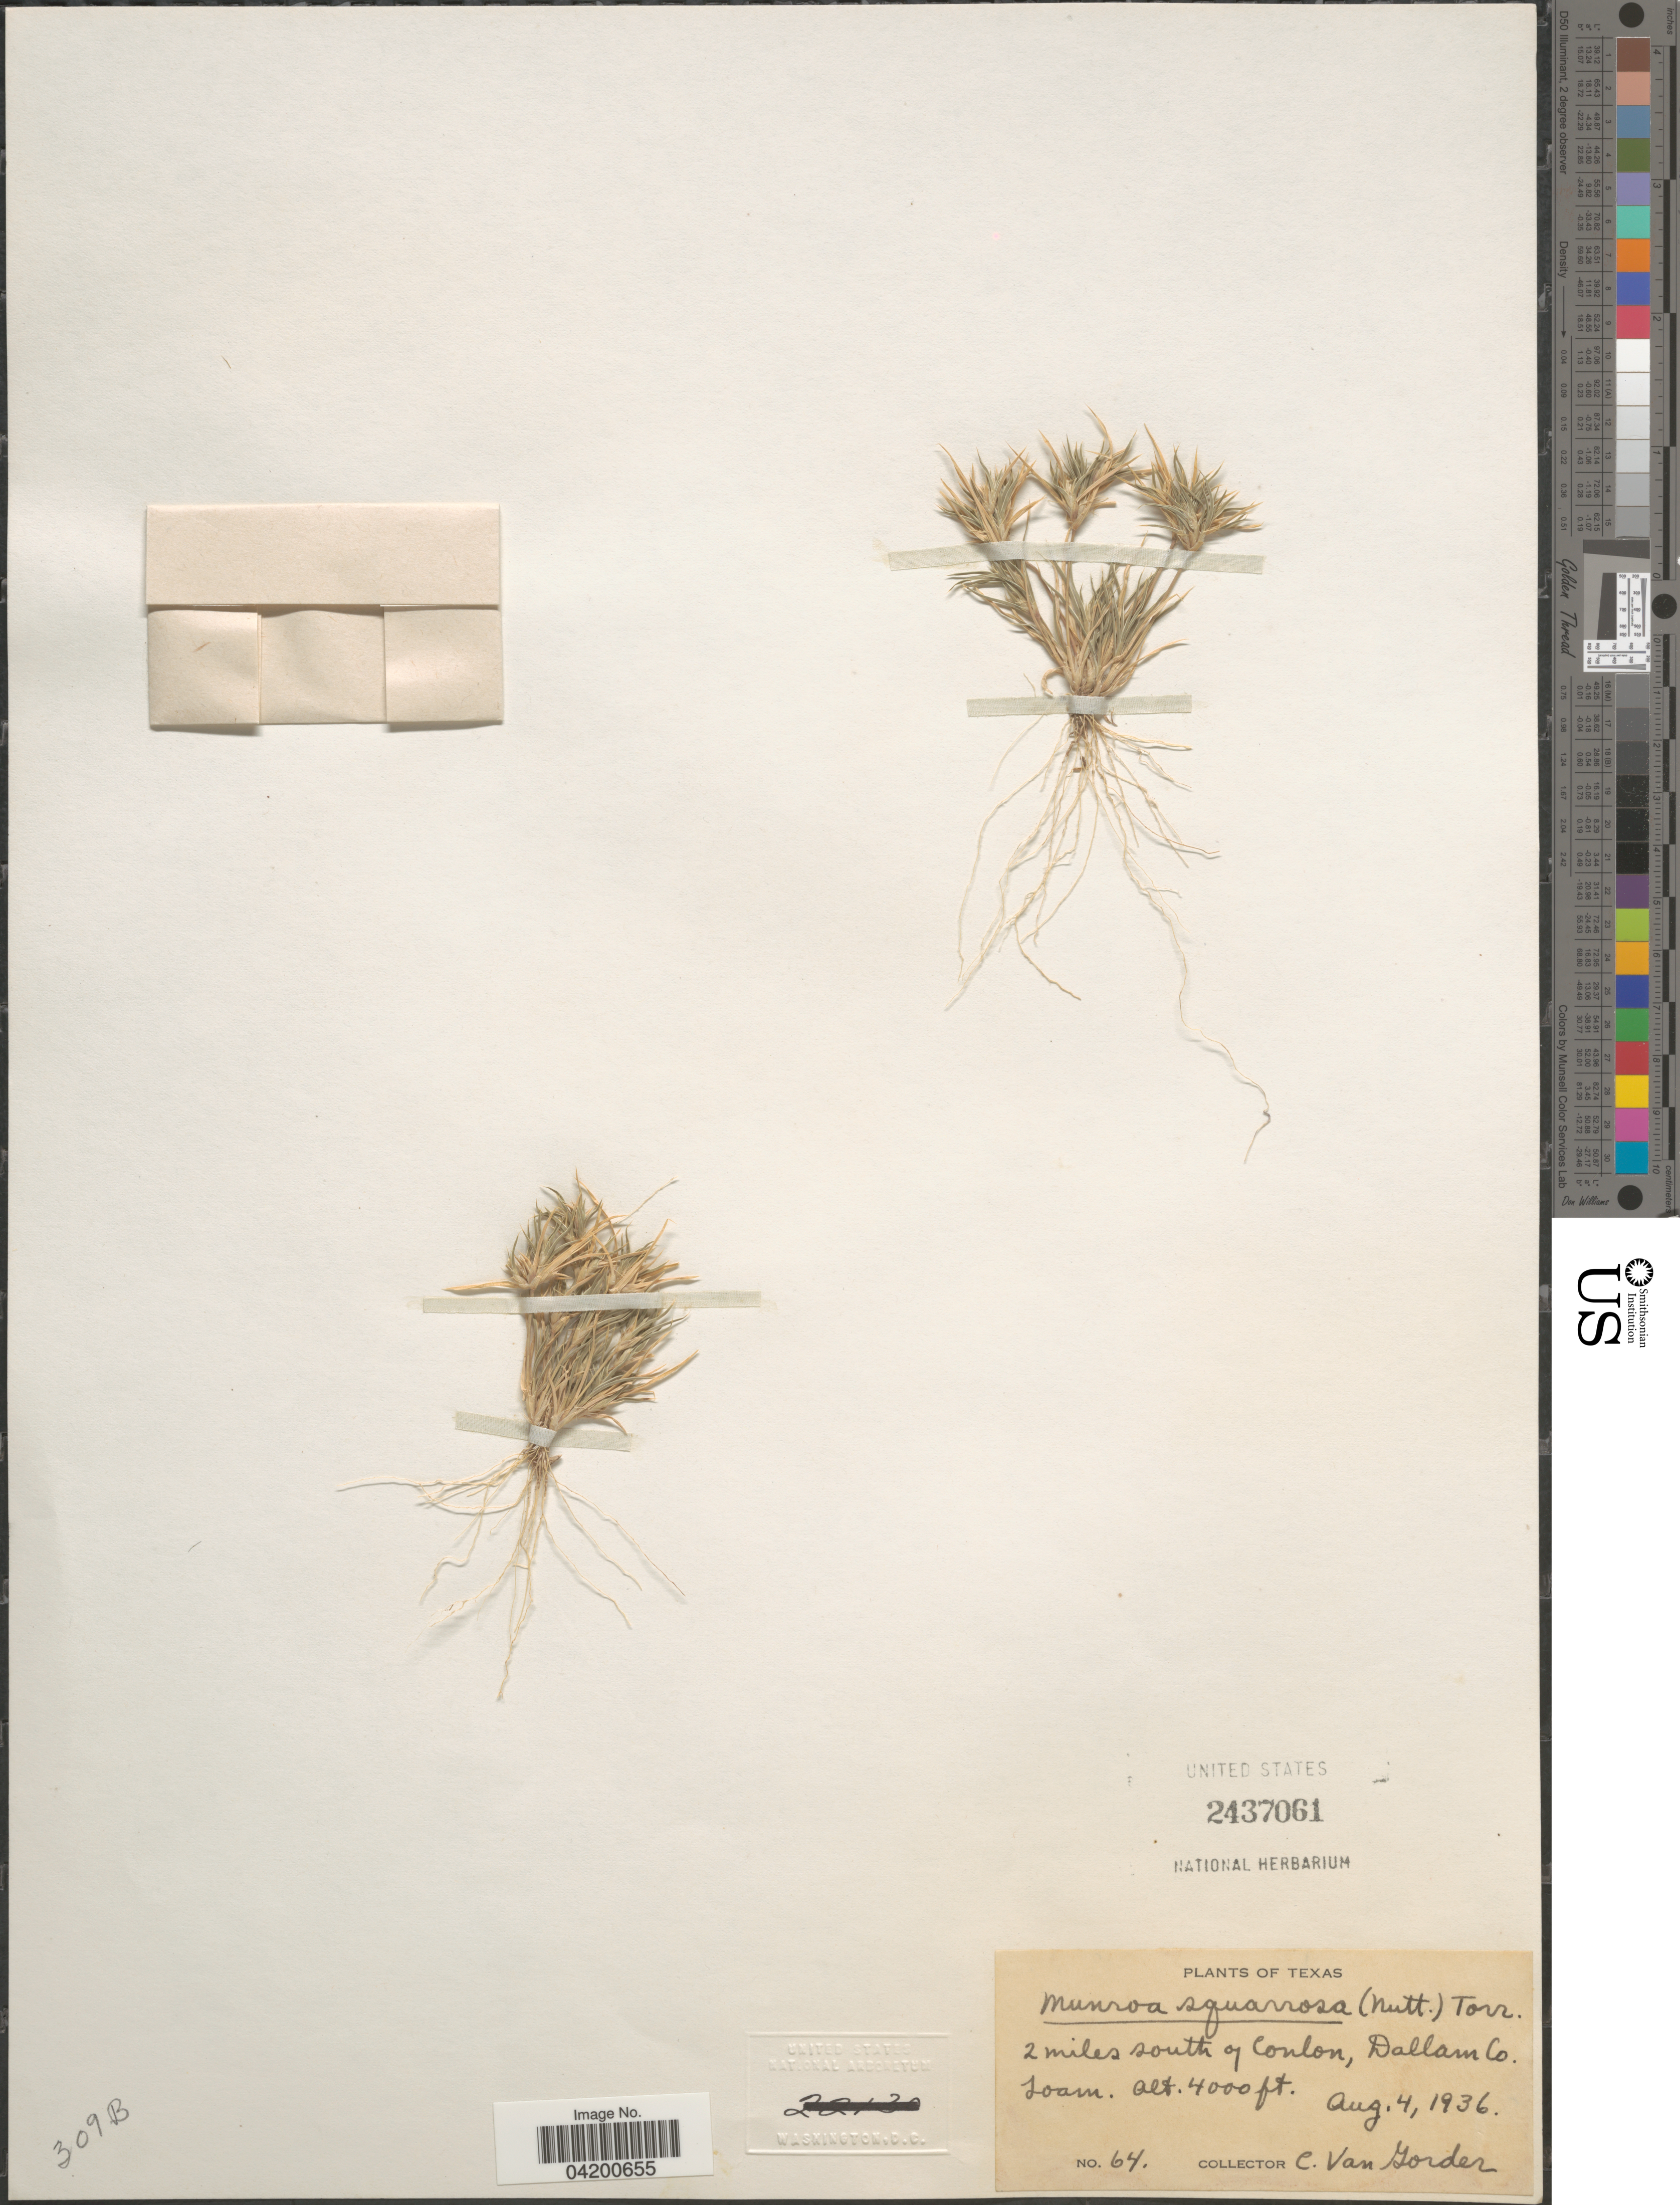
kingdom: Plantae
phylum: Tracheophyta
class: Liliopsida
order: Poales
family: Poaceae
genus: Munroa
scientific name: Munroa squarrosa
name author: (Nutt.) Torr.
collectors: C. Van Gorder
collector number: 64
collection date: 1936-08-04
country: United States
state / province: Texas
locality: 2 miles south of Conlon, Dallam Co.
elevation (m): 1219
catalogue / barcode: US 2437061